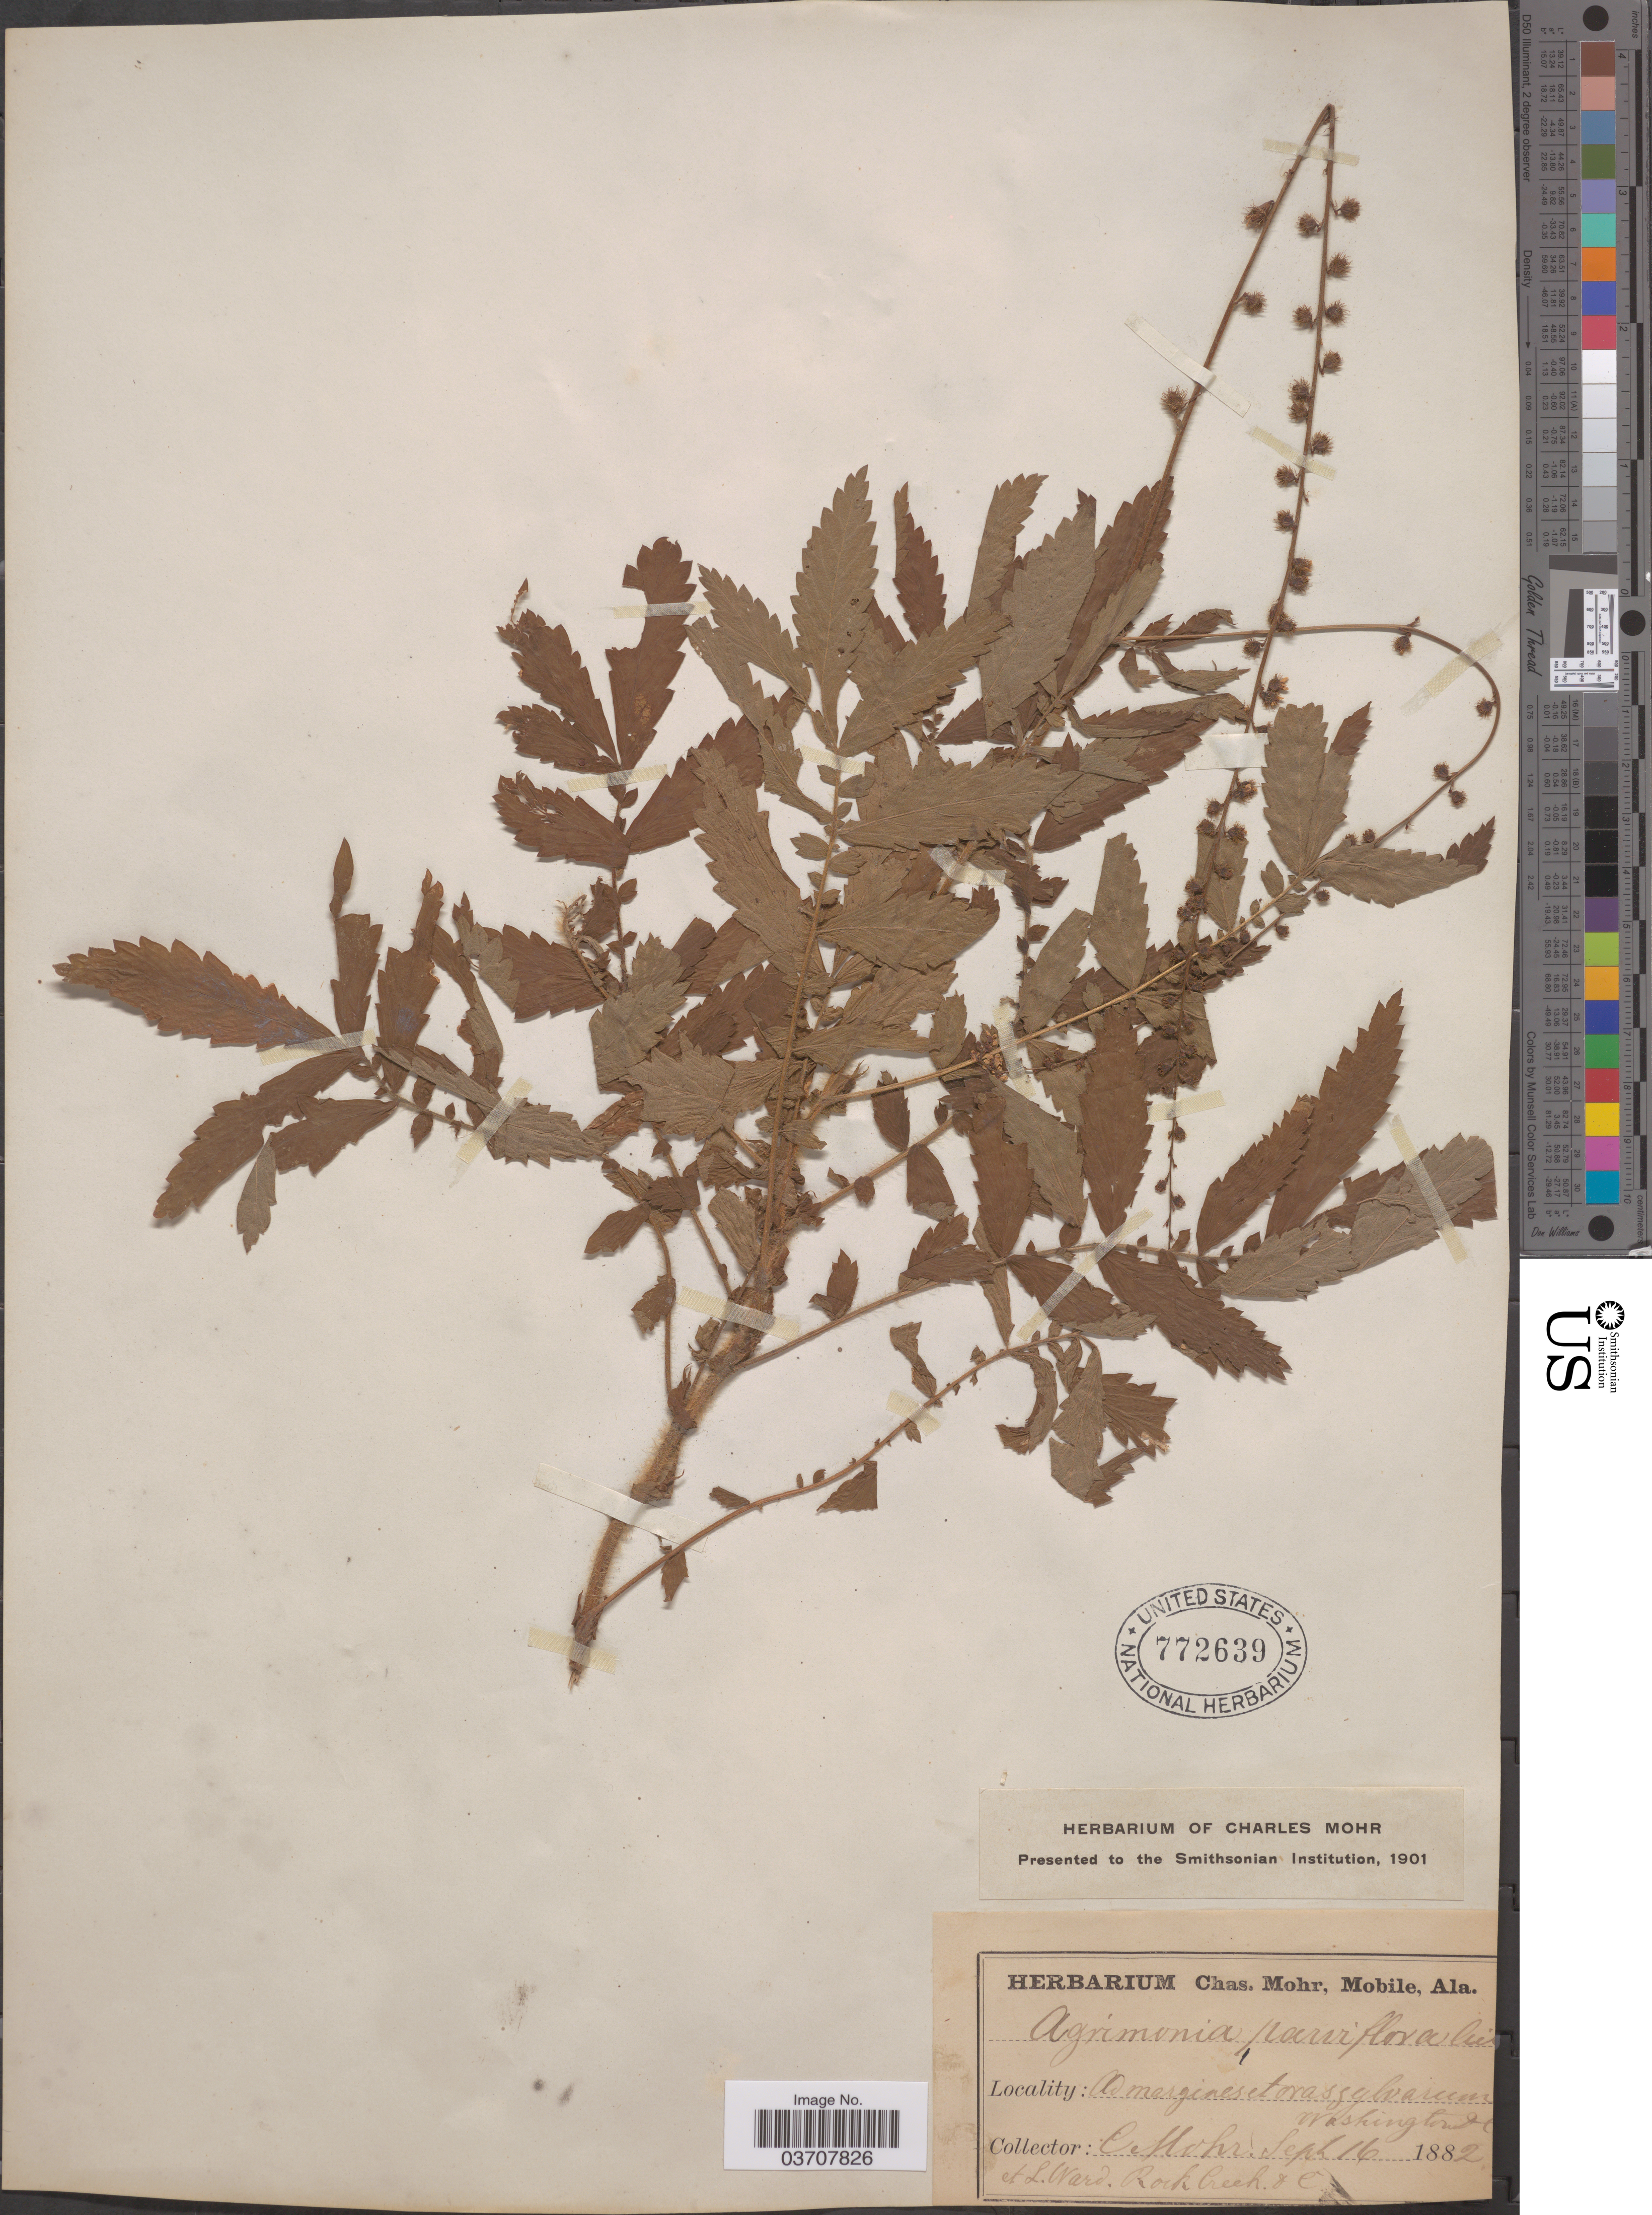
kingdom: Plantae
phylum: Tracheophyta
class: Magnoliopsida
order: Rosales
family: Rosaceae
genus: Agrimonia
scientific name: Agrimonia parviflora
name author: Aiton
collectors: C. T. Mohr & L. Ward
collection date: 1882-09-16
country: United States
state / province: District of Columbia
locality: Washington DC. Rock Creek.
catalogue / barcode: US 772639